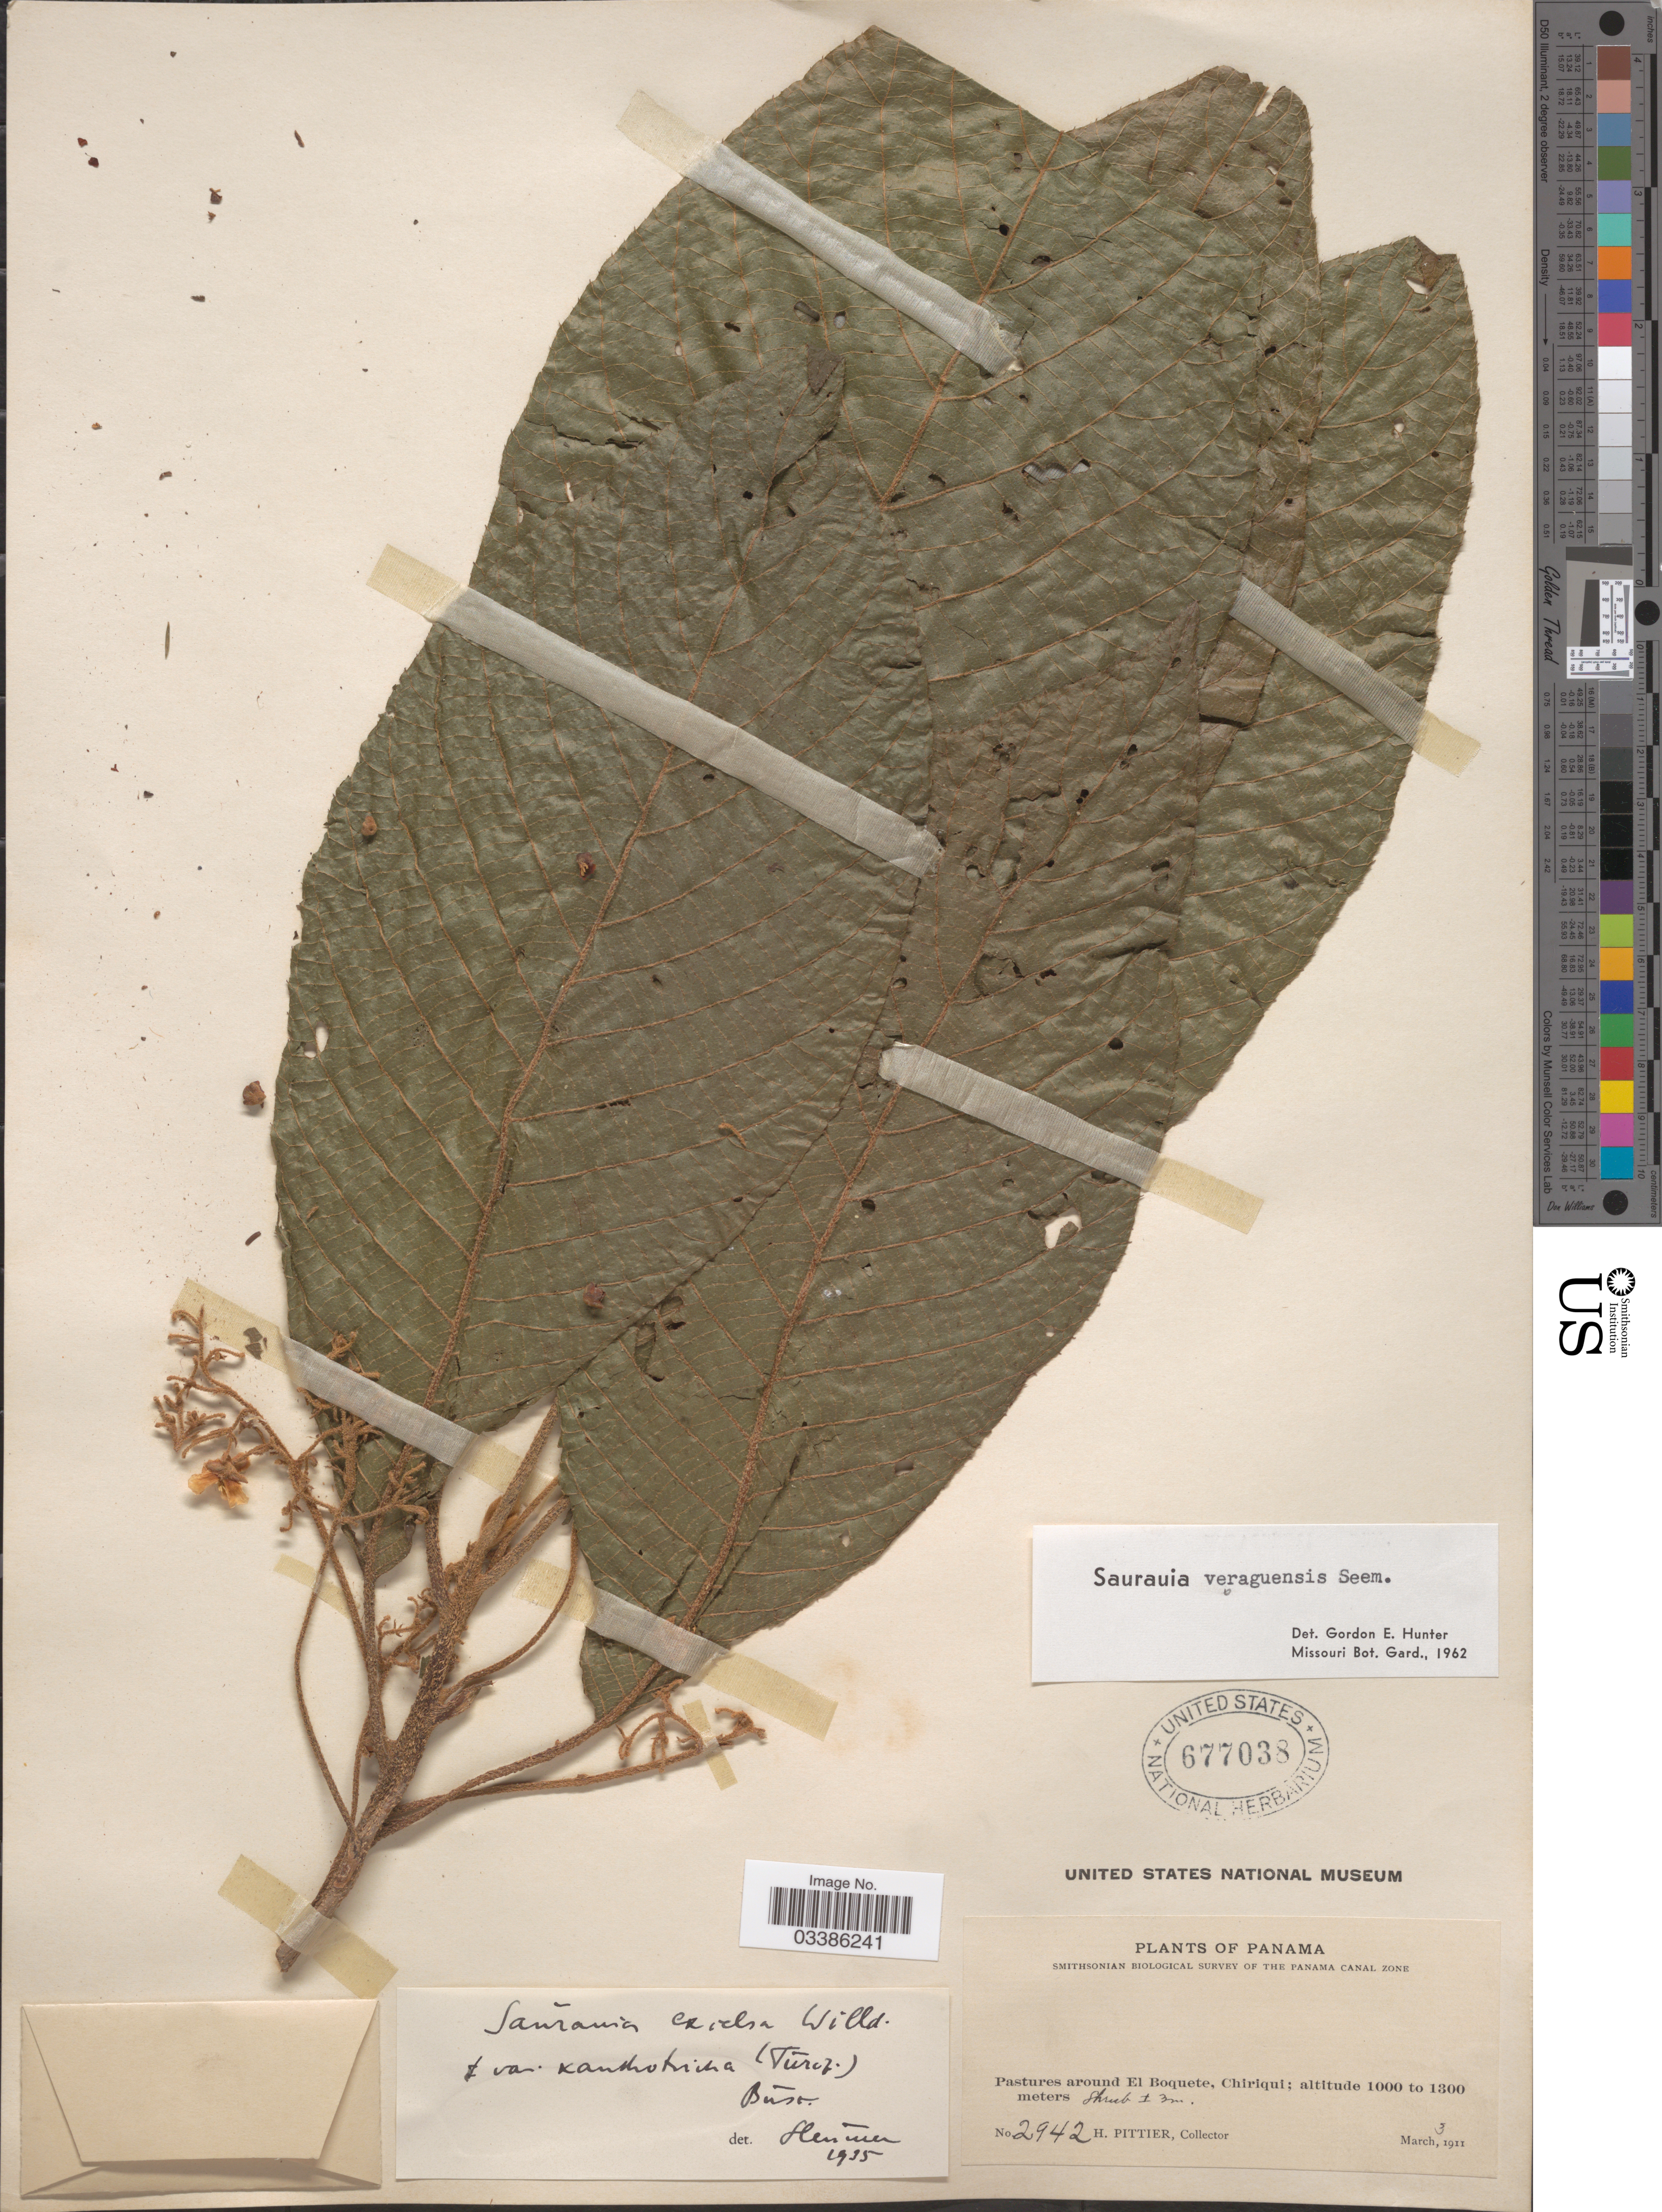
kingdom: Plantae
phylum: Tracheophyta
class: Magnoliopsida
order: Ericales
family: Actinidiaceae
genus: Saurauia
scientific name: Saurauia veraguasensis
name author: Seem.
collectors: H. F. Pittier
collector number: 2942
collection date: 1911-03-03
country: Panama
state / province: Chiriqui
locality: Pastures around El Boquete.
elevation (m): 1000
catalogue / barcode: US 677038